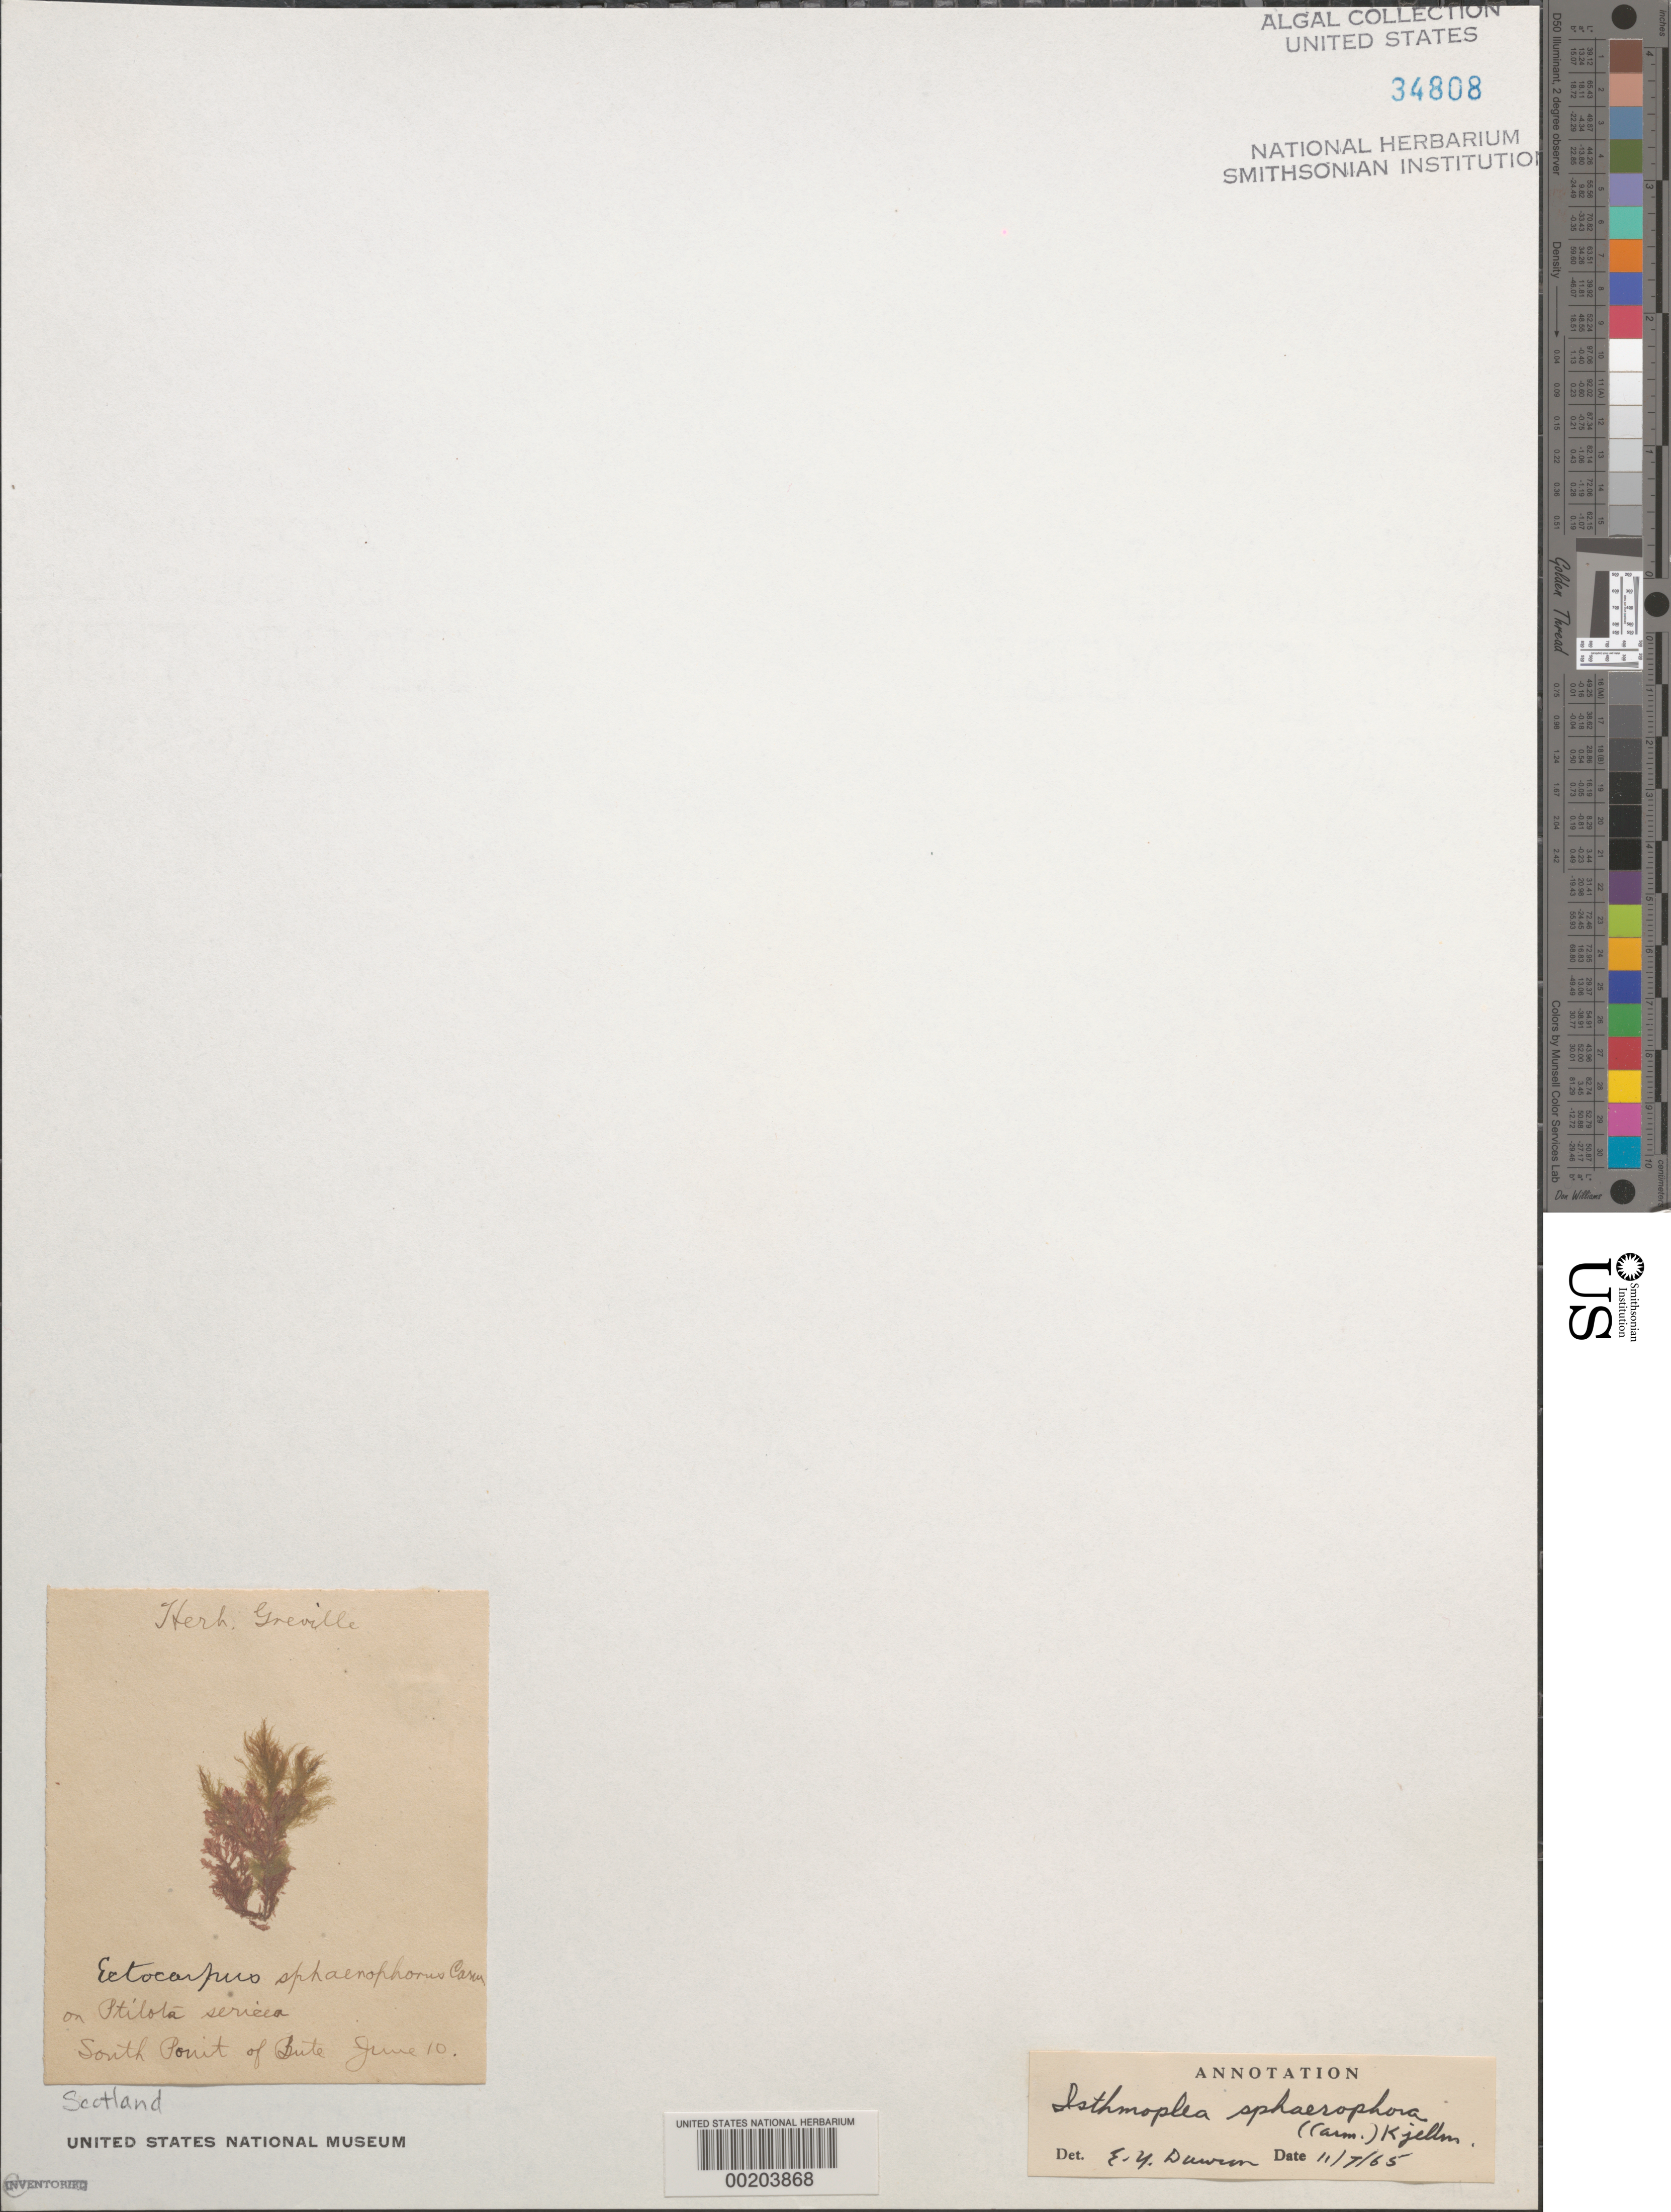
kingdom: Chromista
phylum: Ochrophyta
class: Phaeophyceae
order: Ectocarpales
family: Chordariaceae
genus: Isthmoplea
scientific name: Isthmoplea sphaerophora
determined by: Dawson, E. Y.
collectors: R. K. Greville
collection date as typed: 10 Jun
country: United Kingdom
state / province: Scotland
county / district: Strathclyde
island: Bute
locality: South point of Bute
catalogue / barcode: US 34808